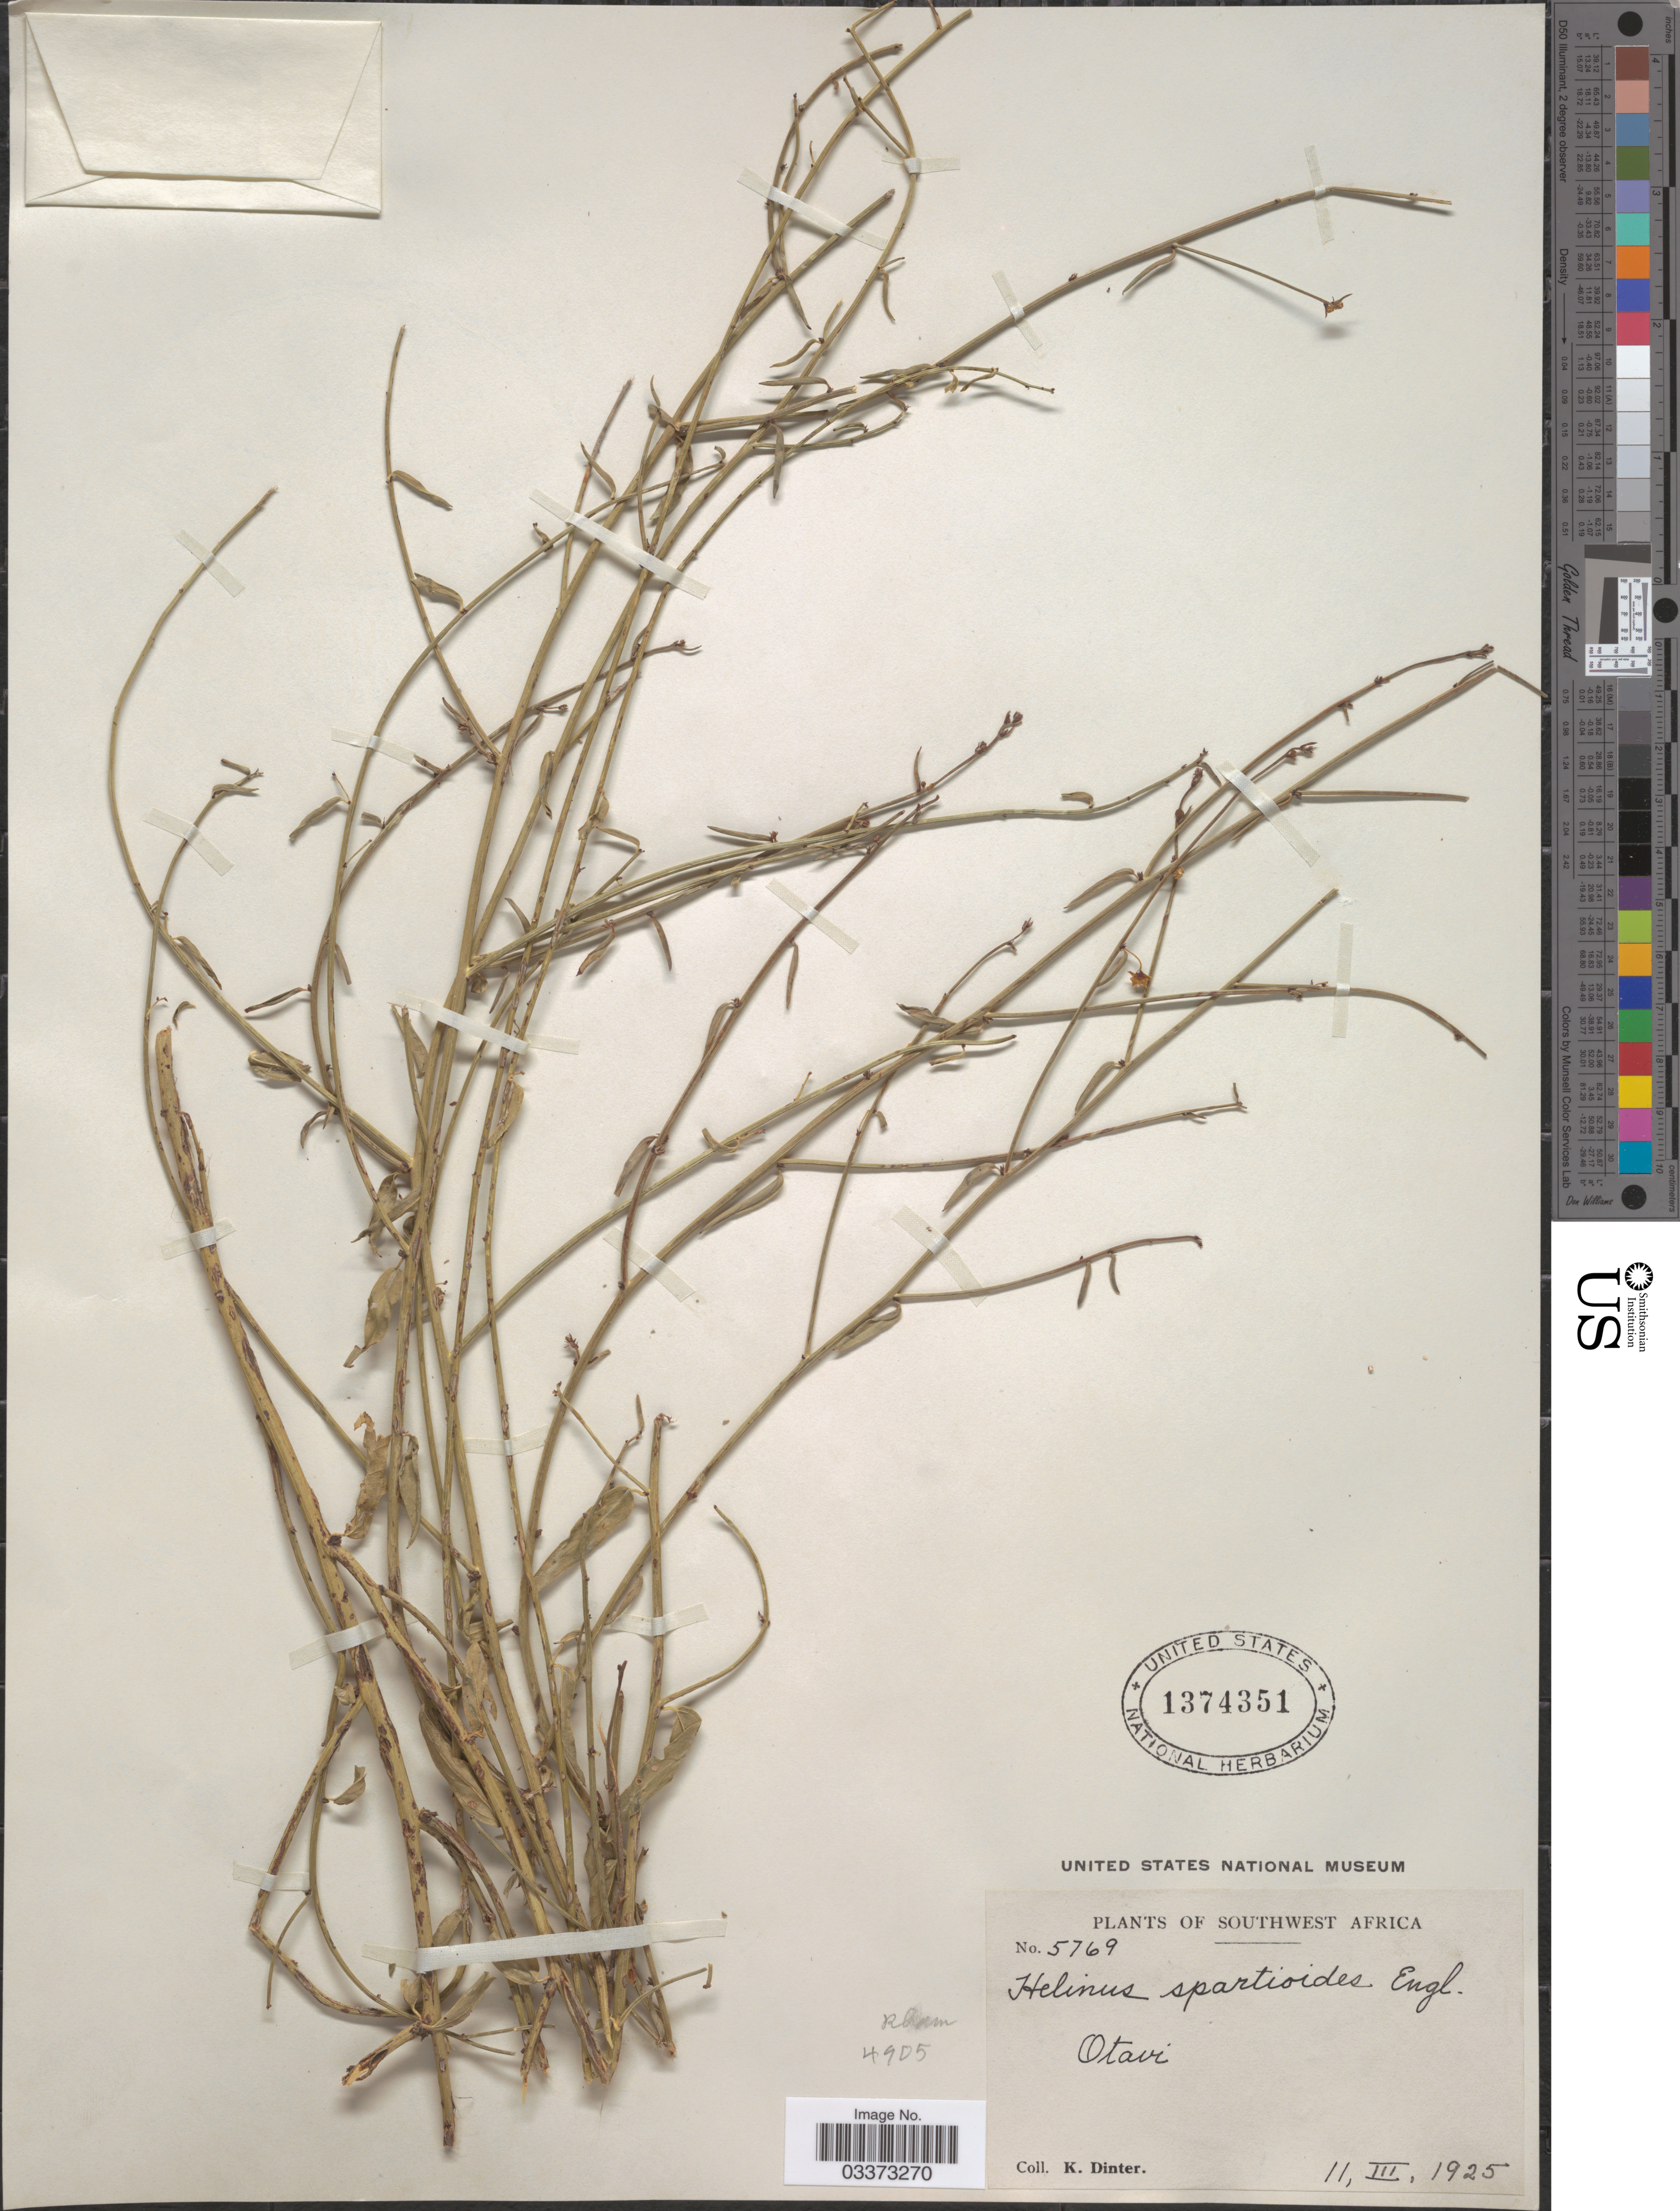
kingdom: Plantae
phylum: Tracheophyta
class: Magnoliopsida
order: Rosales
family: Rhamnaceae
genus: Helinus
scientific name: Helinus spartioides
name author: (Engl.) Schinz ex Engl.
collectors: M. Dinter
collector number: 5769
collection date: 1925-03-11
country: Namibia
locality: Southwest Africa. Otavi.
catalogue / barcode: US 1374351